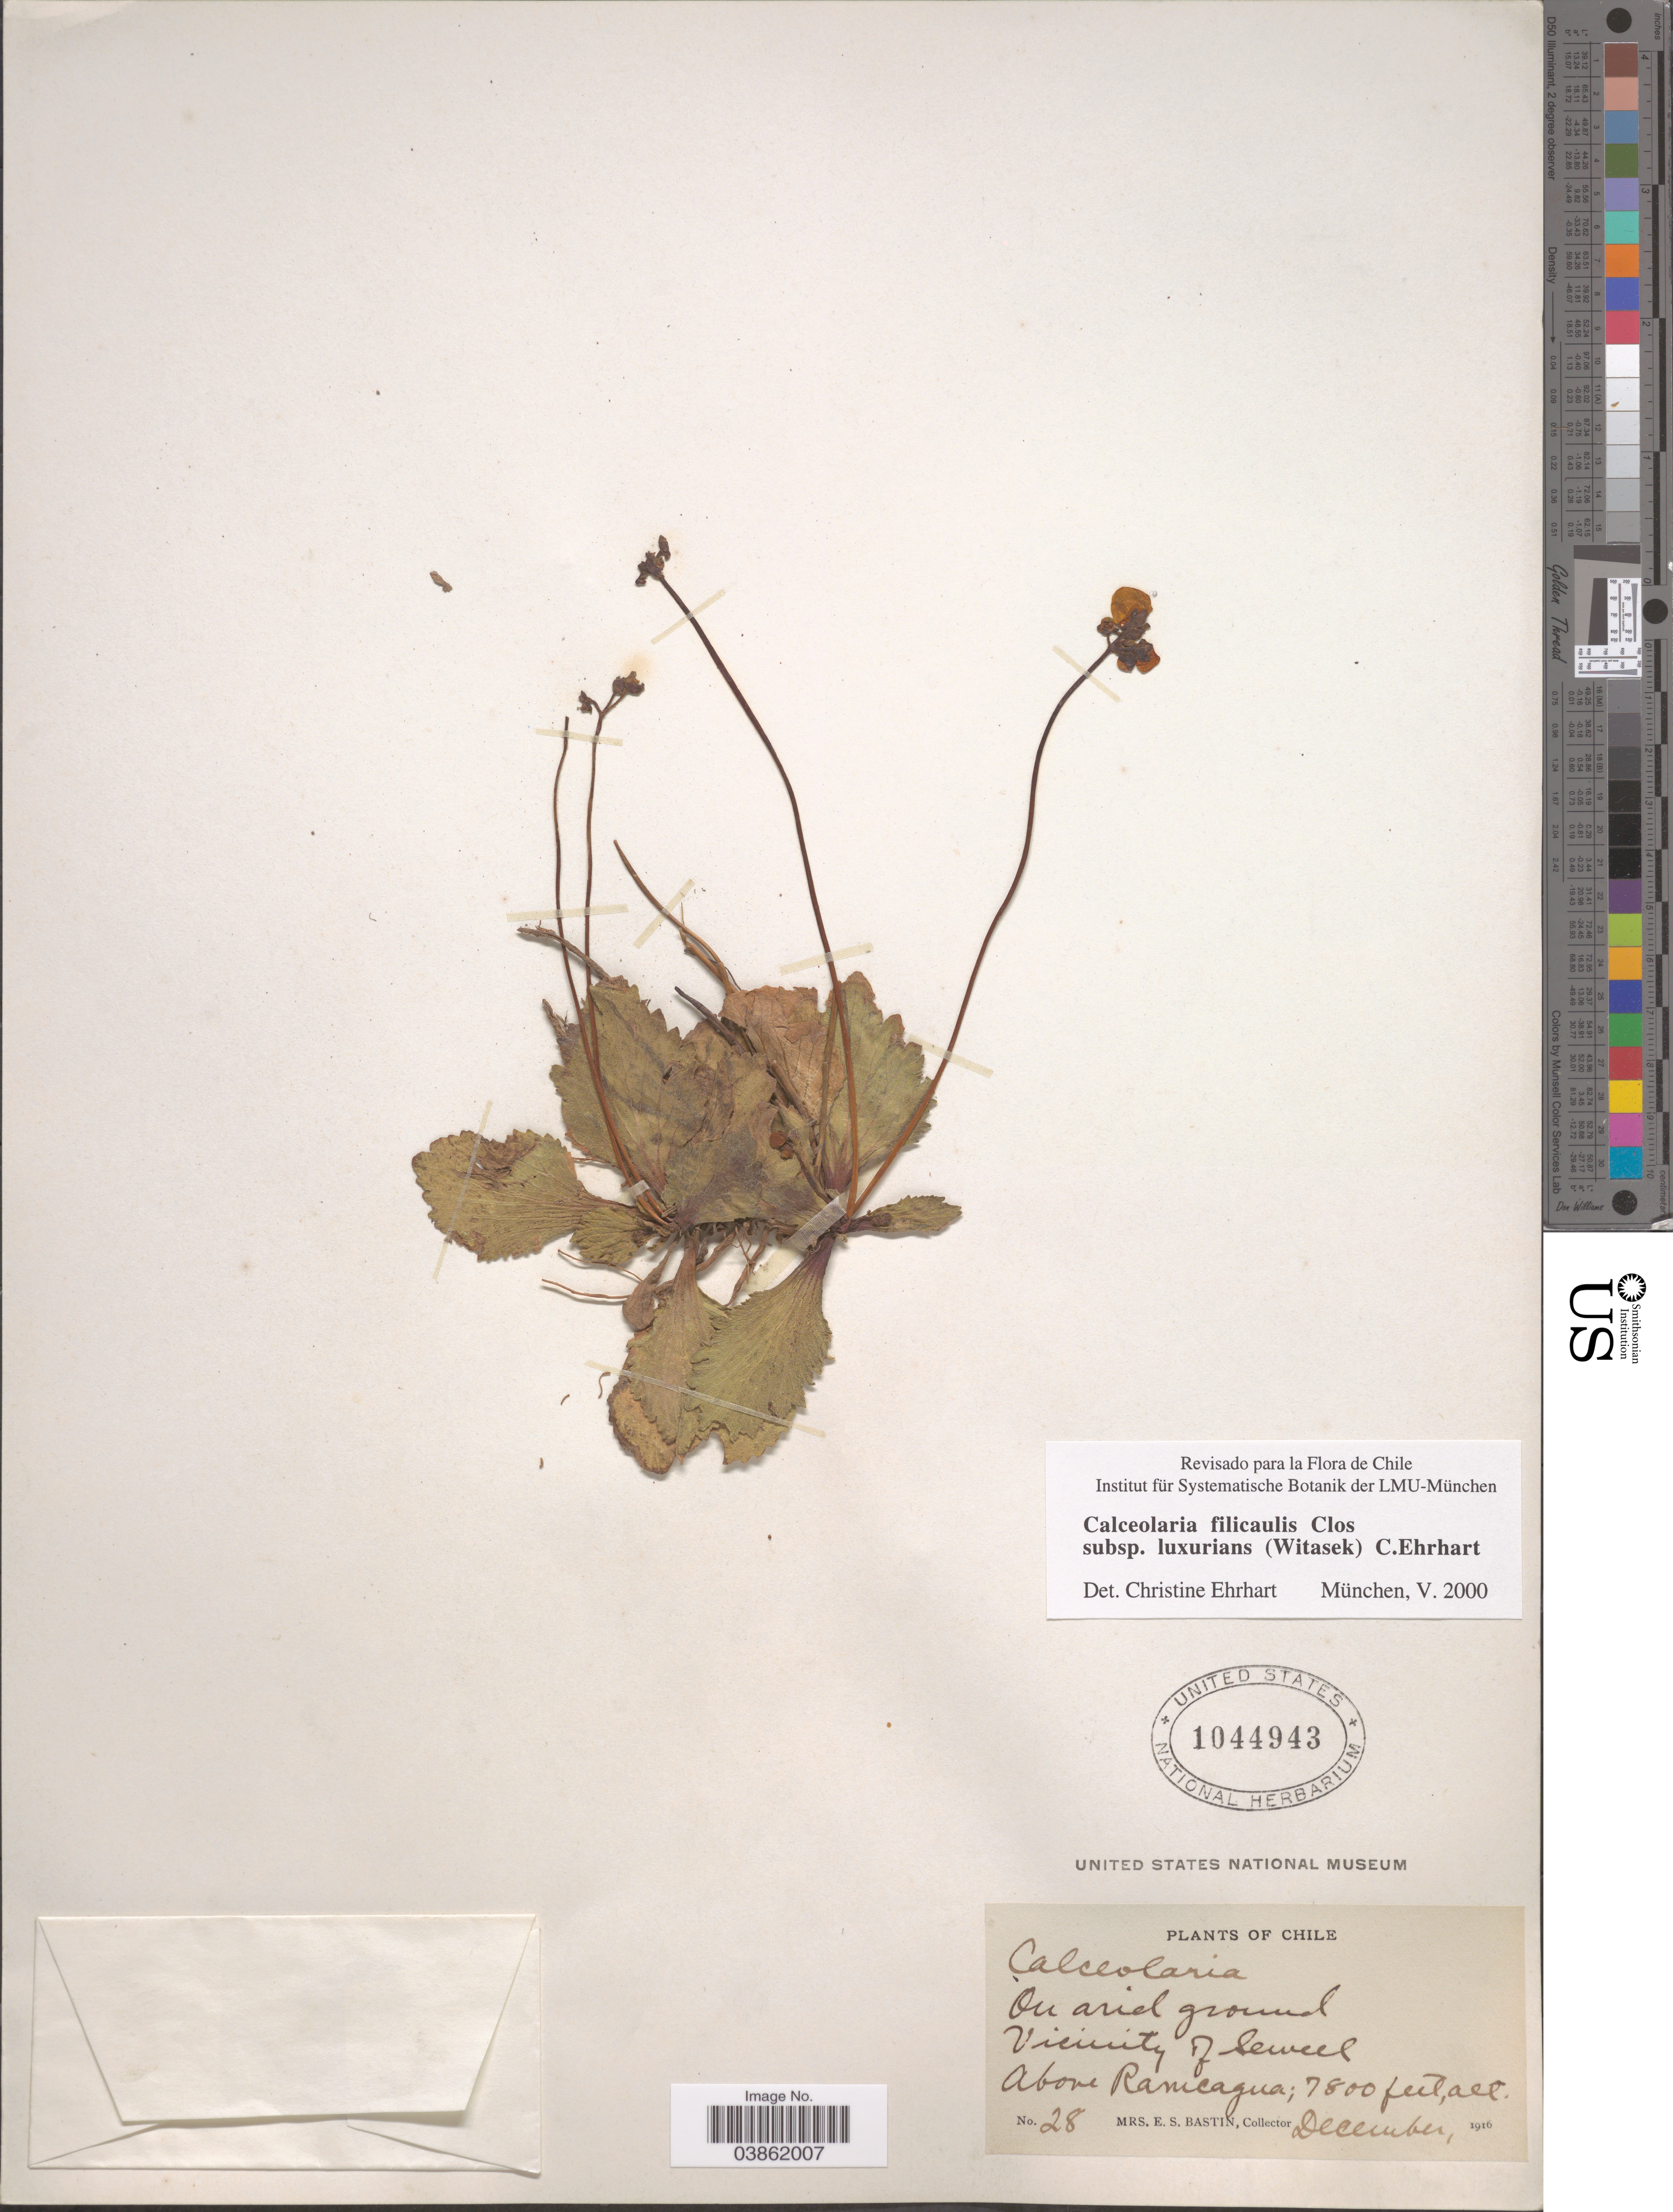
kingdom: Plantae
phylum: Tracheophyta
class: Magnoliopsida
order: Lamiales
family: Calceolariaceae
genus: Calceolaria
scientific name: Calceolaria filicaulis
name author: Clos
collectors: E. Bastin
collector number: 28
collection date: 1916-12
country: Chile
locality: Vicinity of Sewell above Ramcagua.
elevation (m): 2377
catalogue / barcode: US 1044943